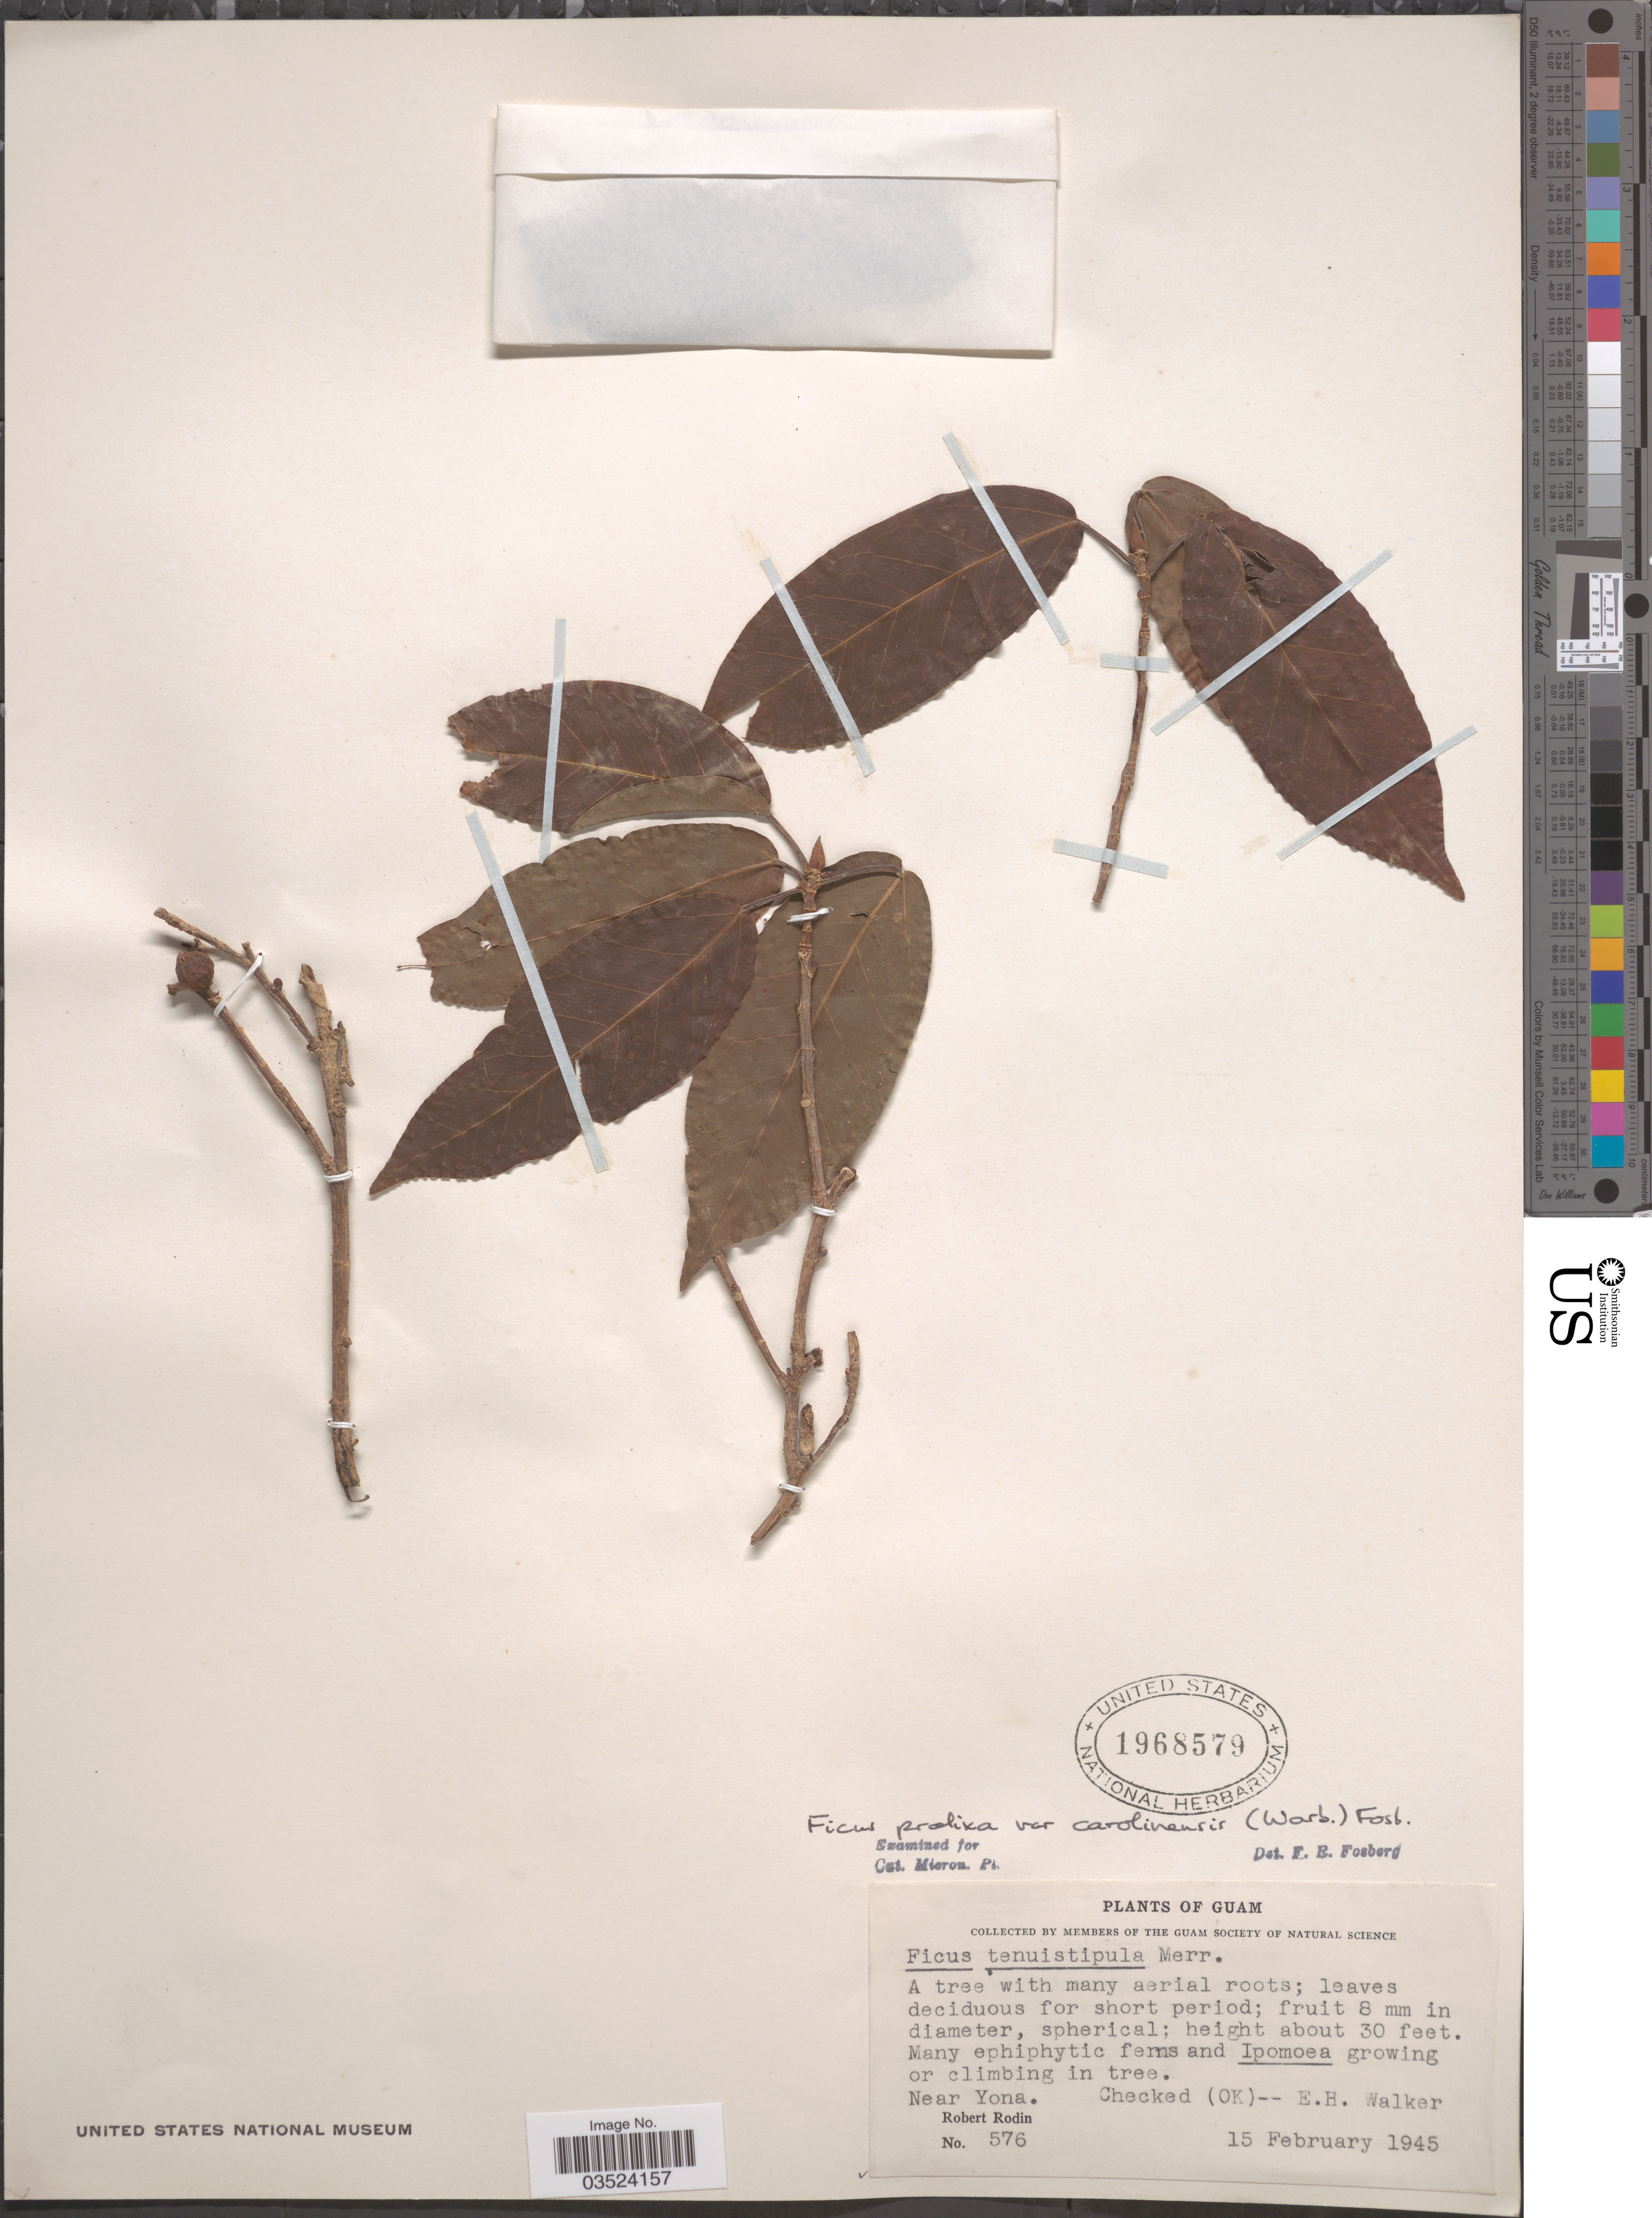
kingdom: Plantae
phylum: Tracheophyta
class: Magnoliopsida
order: Rosales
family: Moraceae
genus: Ficus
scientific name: Ficus prolixa var. carolinensis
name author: (Warb.) Fosberg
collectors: R. Rodin & E. H. Walker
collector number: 576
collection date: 1945-02-15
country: Guam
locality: Near Yona.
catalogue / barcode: US 1968579